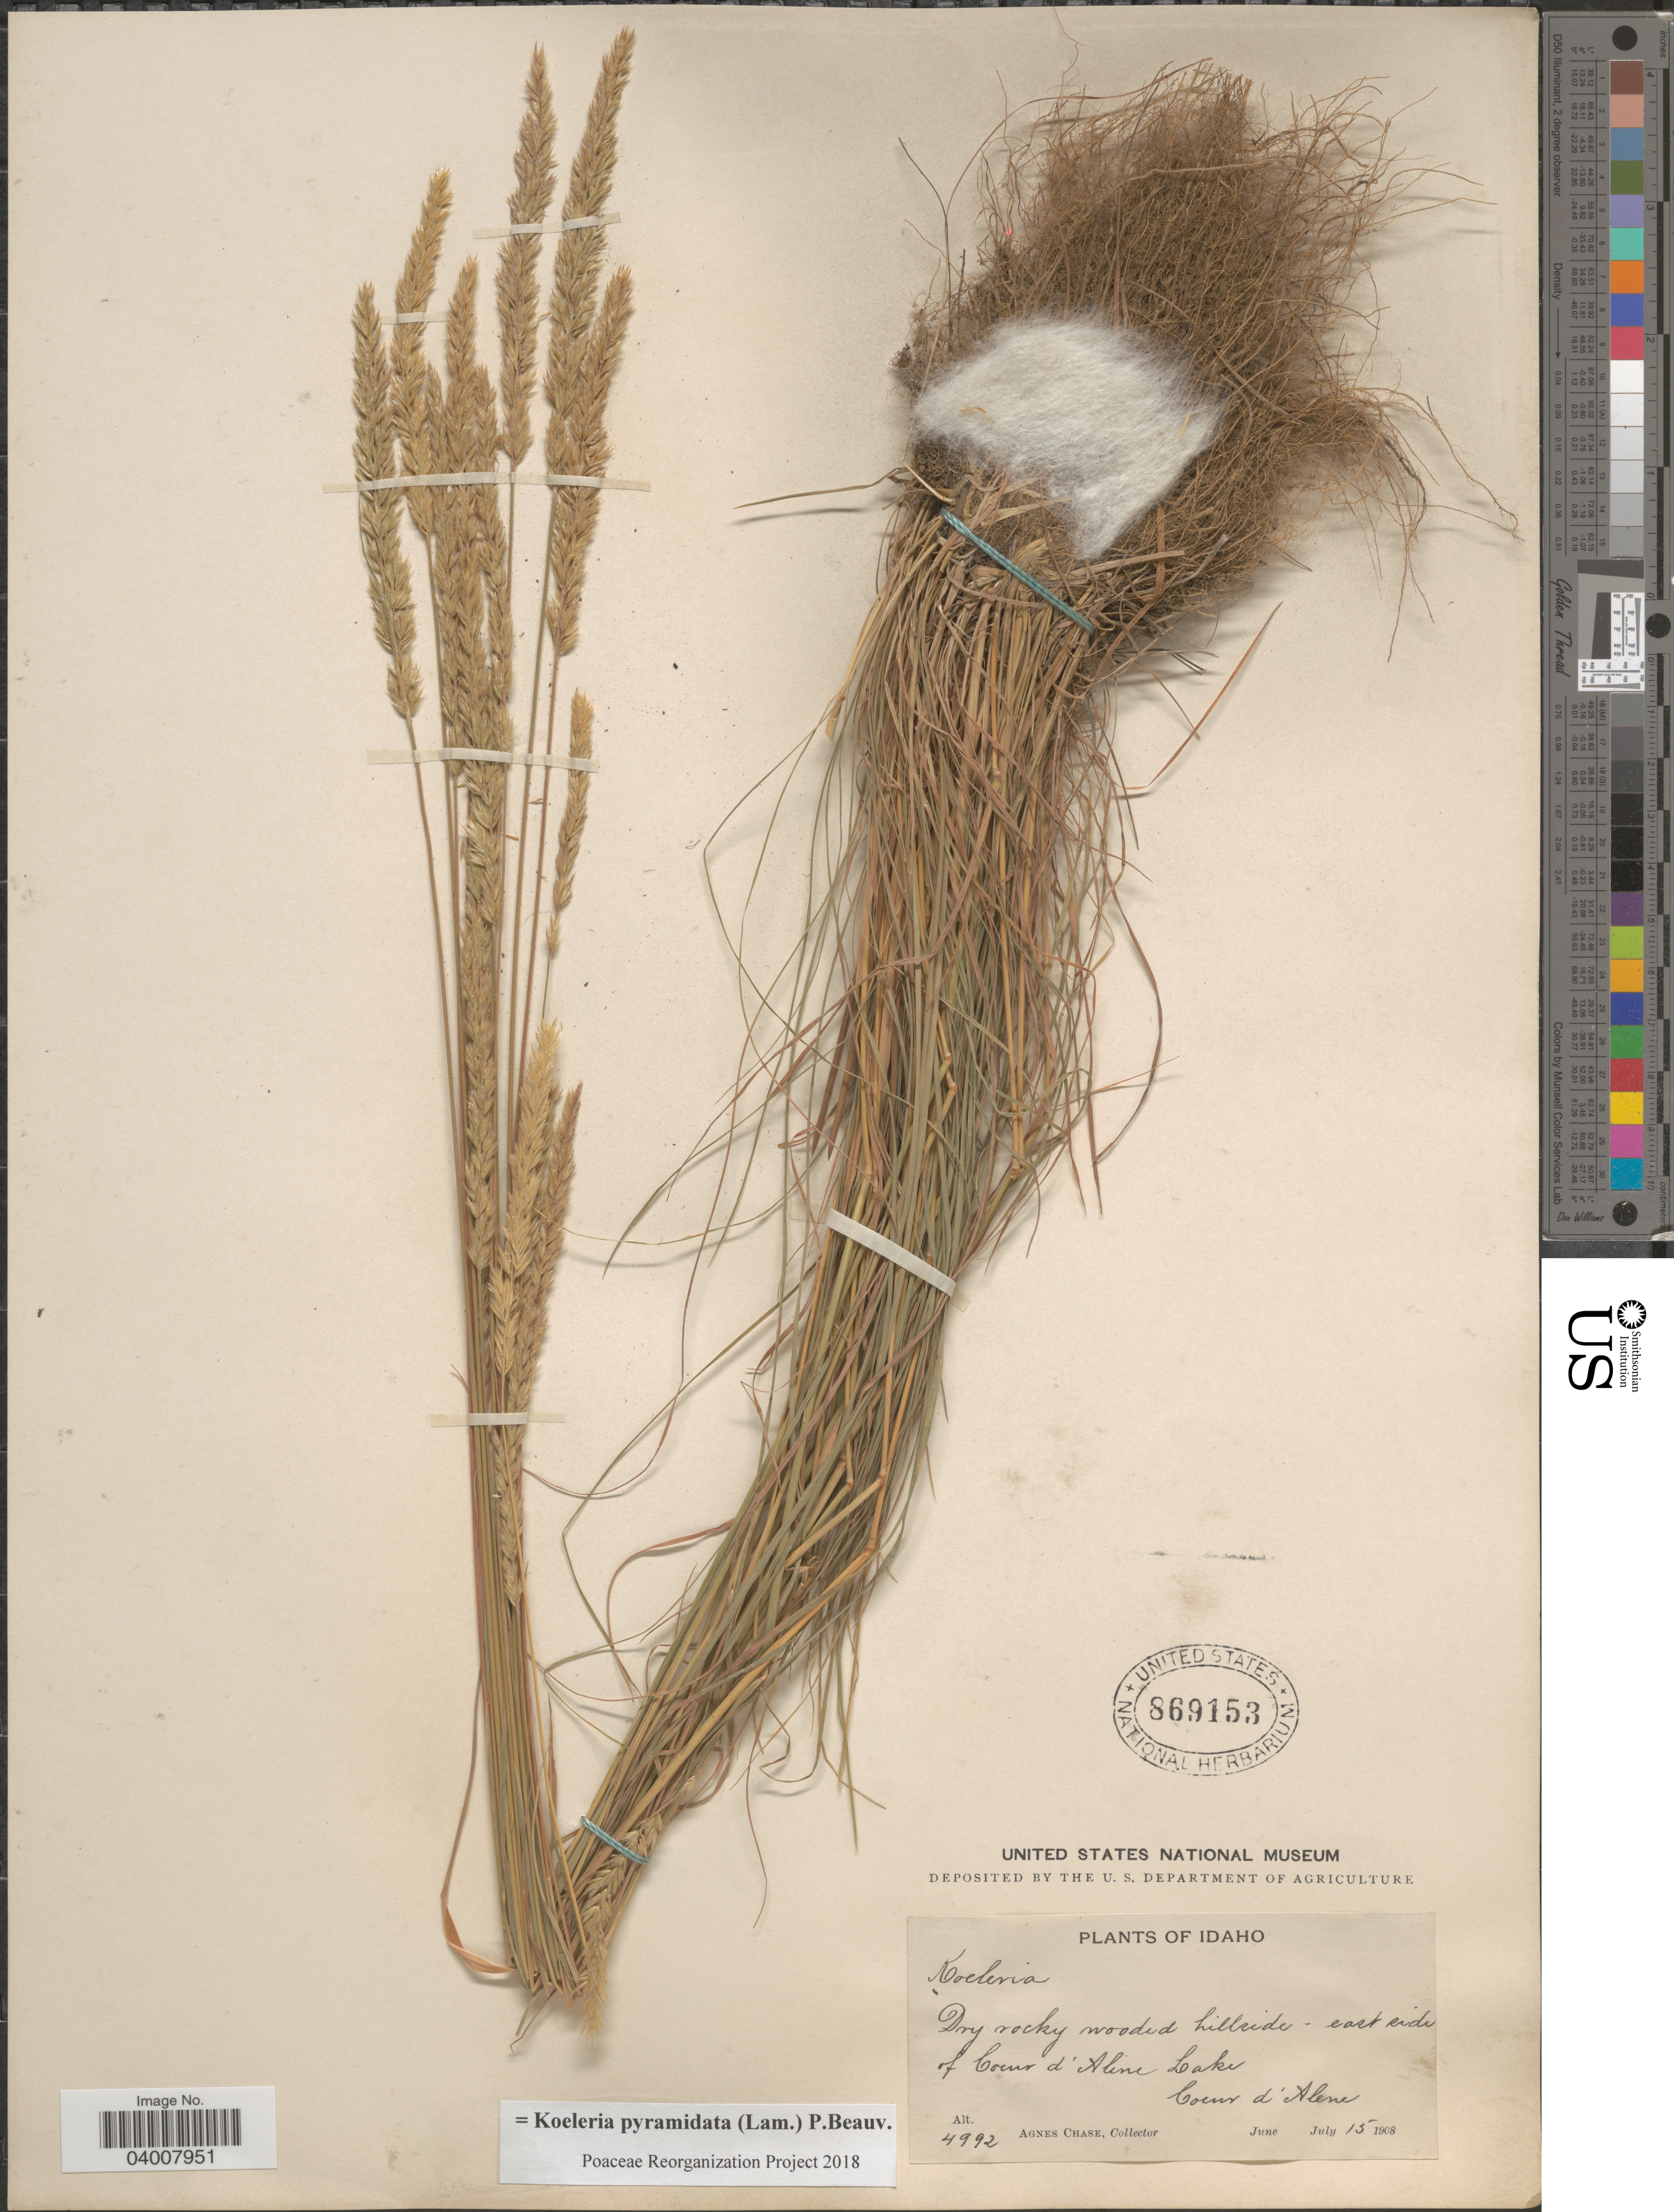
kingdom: Plantae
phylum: Tracheophyta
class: Liliopsida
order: Poales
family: Poaceae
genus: Koeleria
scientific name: Koeleria pyramidata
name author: (Lam.) P. Beauv.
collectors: A. Chase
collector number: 4992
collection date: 1908-07-15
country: United States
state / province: Idaho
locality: Dry rocky wooded hillside - east side of Coeur d' Alene Lake. Coeur d' Alene.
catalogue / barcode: US 869153